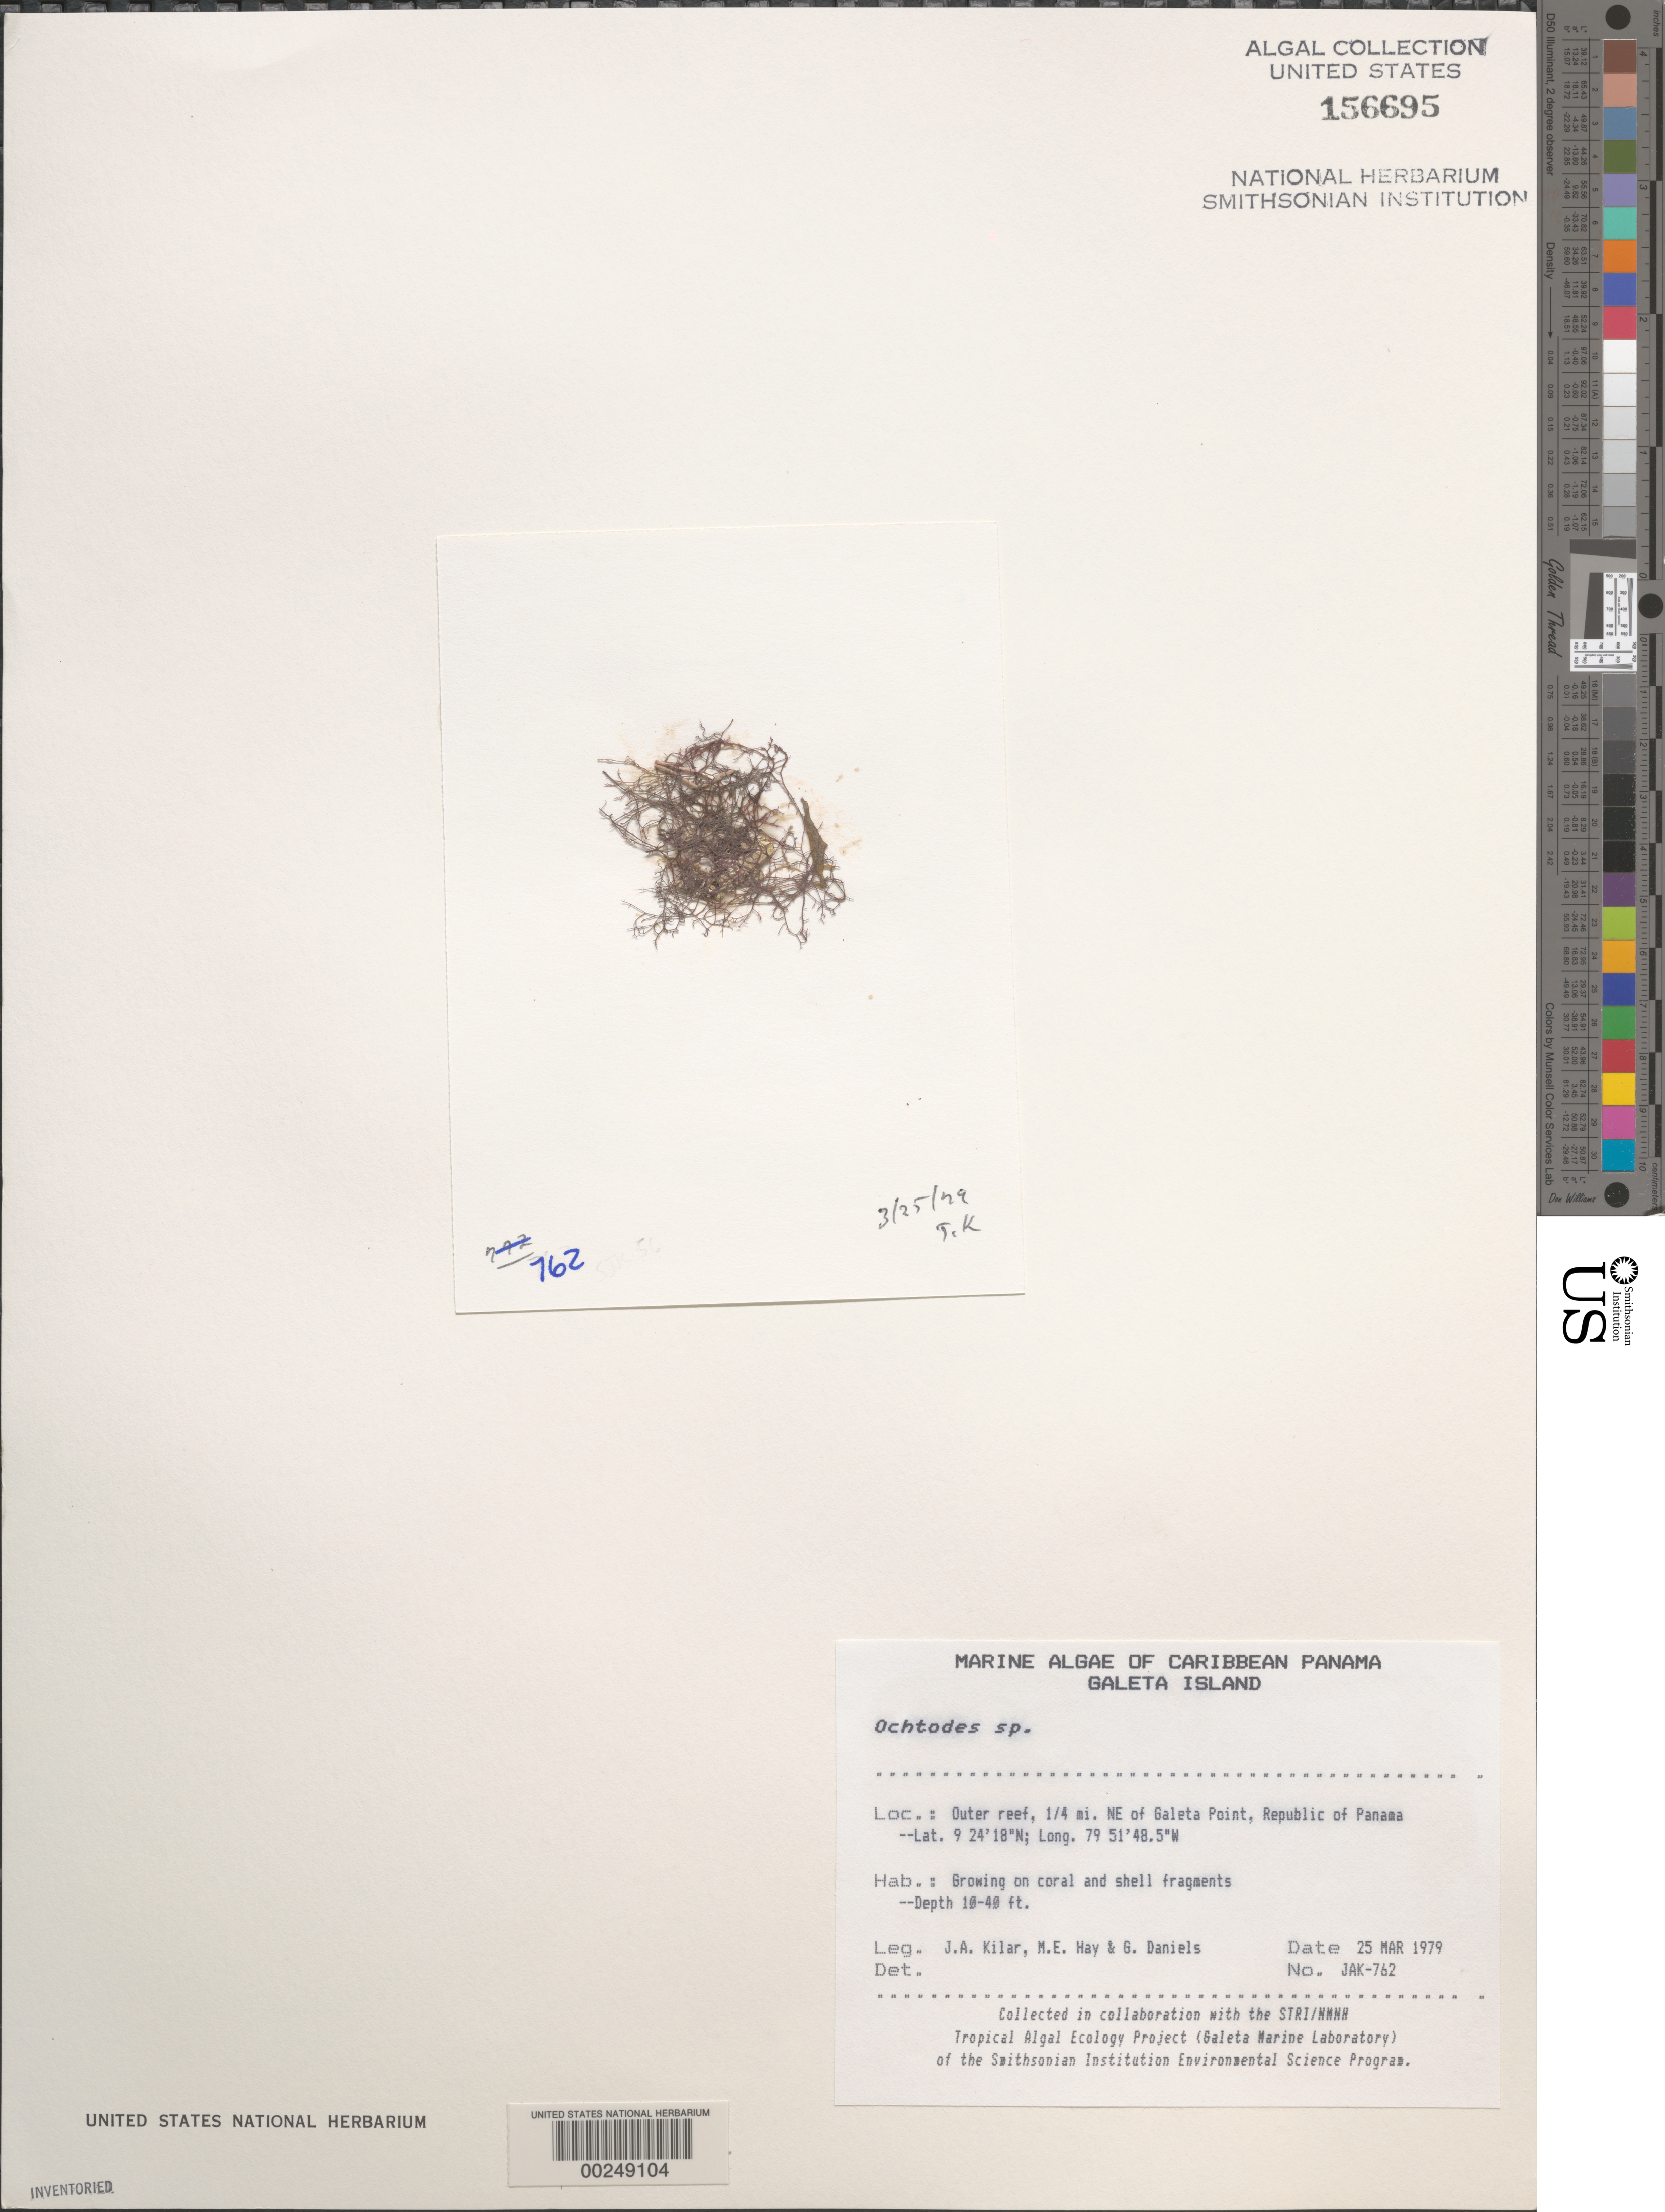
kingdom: Plantae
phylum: Rhodophyta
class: Florideophyceae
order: Gigartinales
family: Rhizophyllidaceae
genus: Ochtodes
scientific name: Ochtodes sp.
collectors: J. A. Kilar, M. E. Hay & G. S. Daniels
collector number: JAK-762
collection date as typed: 25 Mar 1979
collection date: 1979-03-25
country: Panama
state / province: Colón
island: Galeta Island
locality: Reef 1/4th mile northeast of Galeta Point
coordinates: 9 24'18"N, 79 51'48.5"W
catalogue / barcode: US 156695